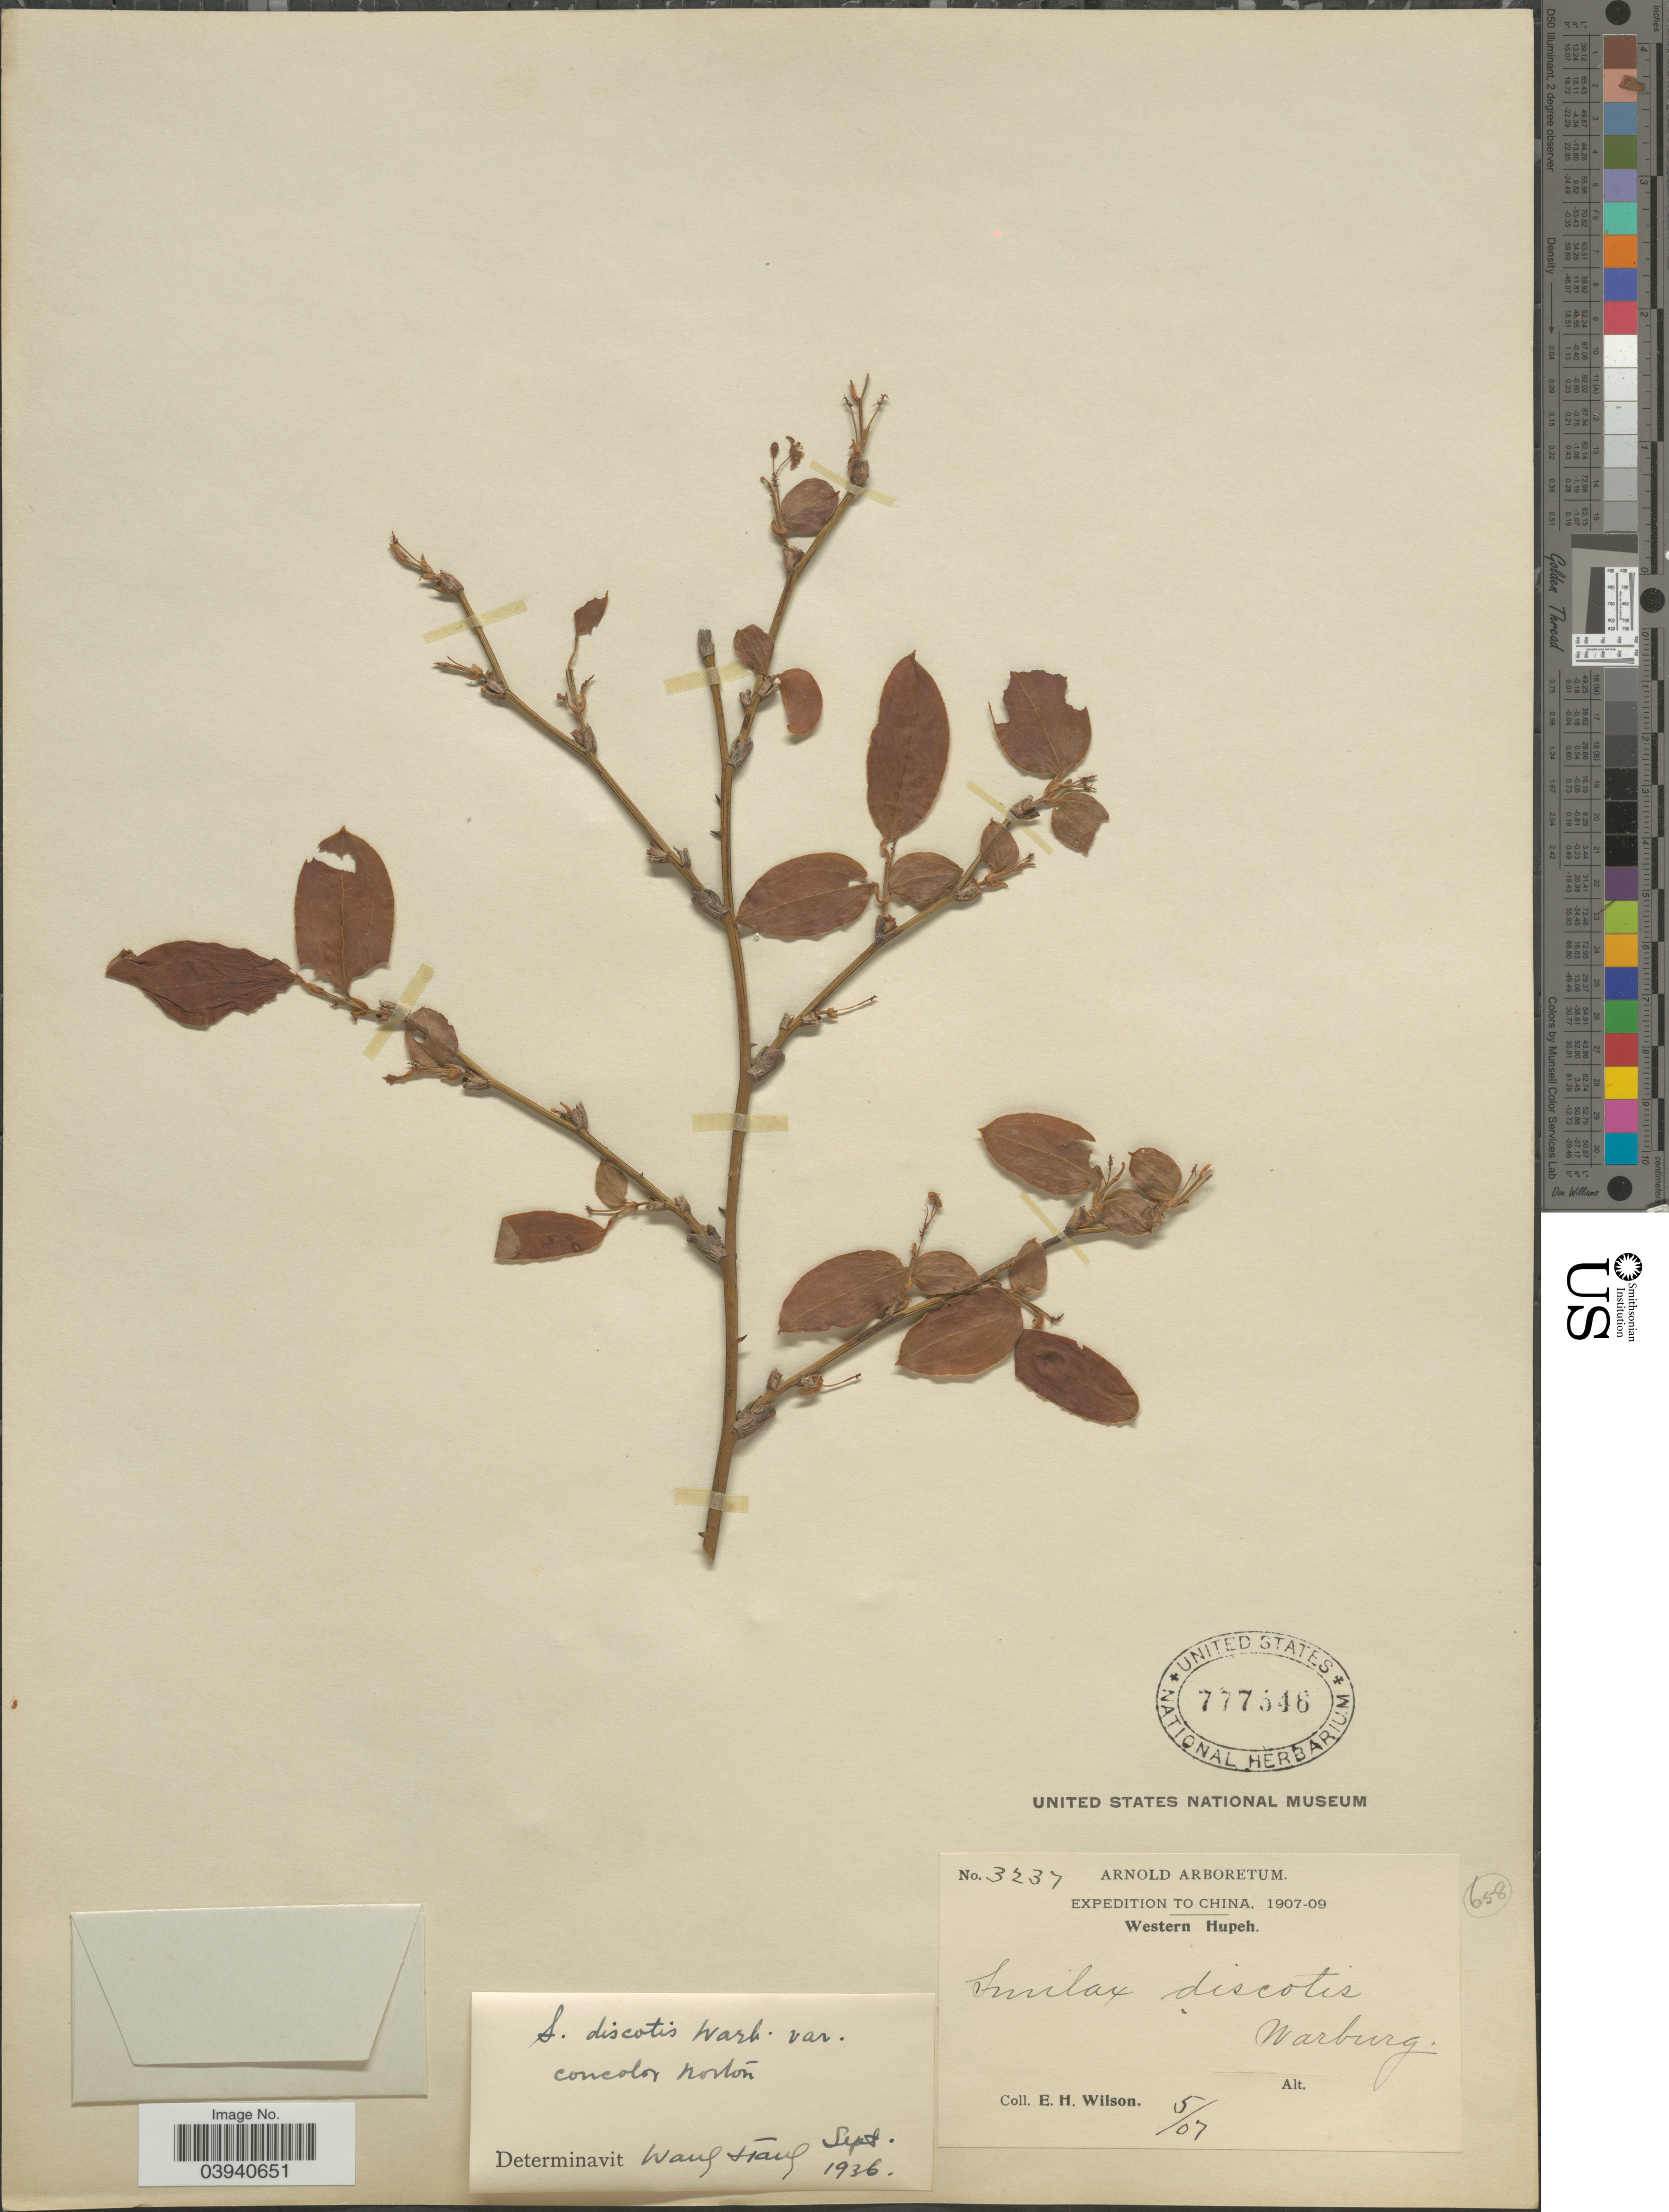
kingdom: Plantae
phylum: Tracheophyta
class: Liliopsida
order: Liliales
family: Smilacaceae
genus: Smilax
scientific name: Smilax discotis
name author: Warb.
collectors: E. Wilson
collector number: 3237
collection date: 1907-05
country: China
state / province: Hubei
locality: Western Hupeh.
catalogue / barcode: US 777546